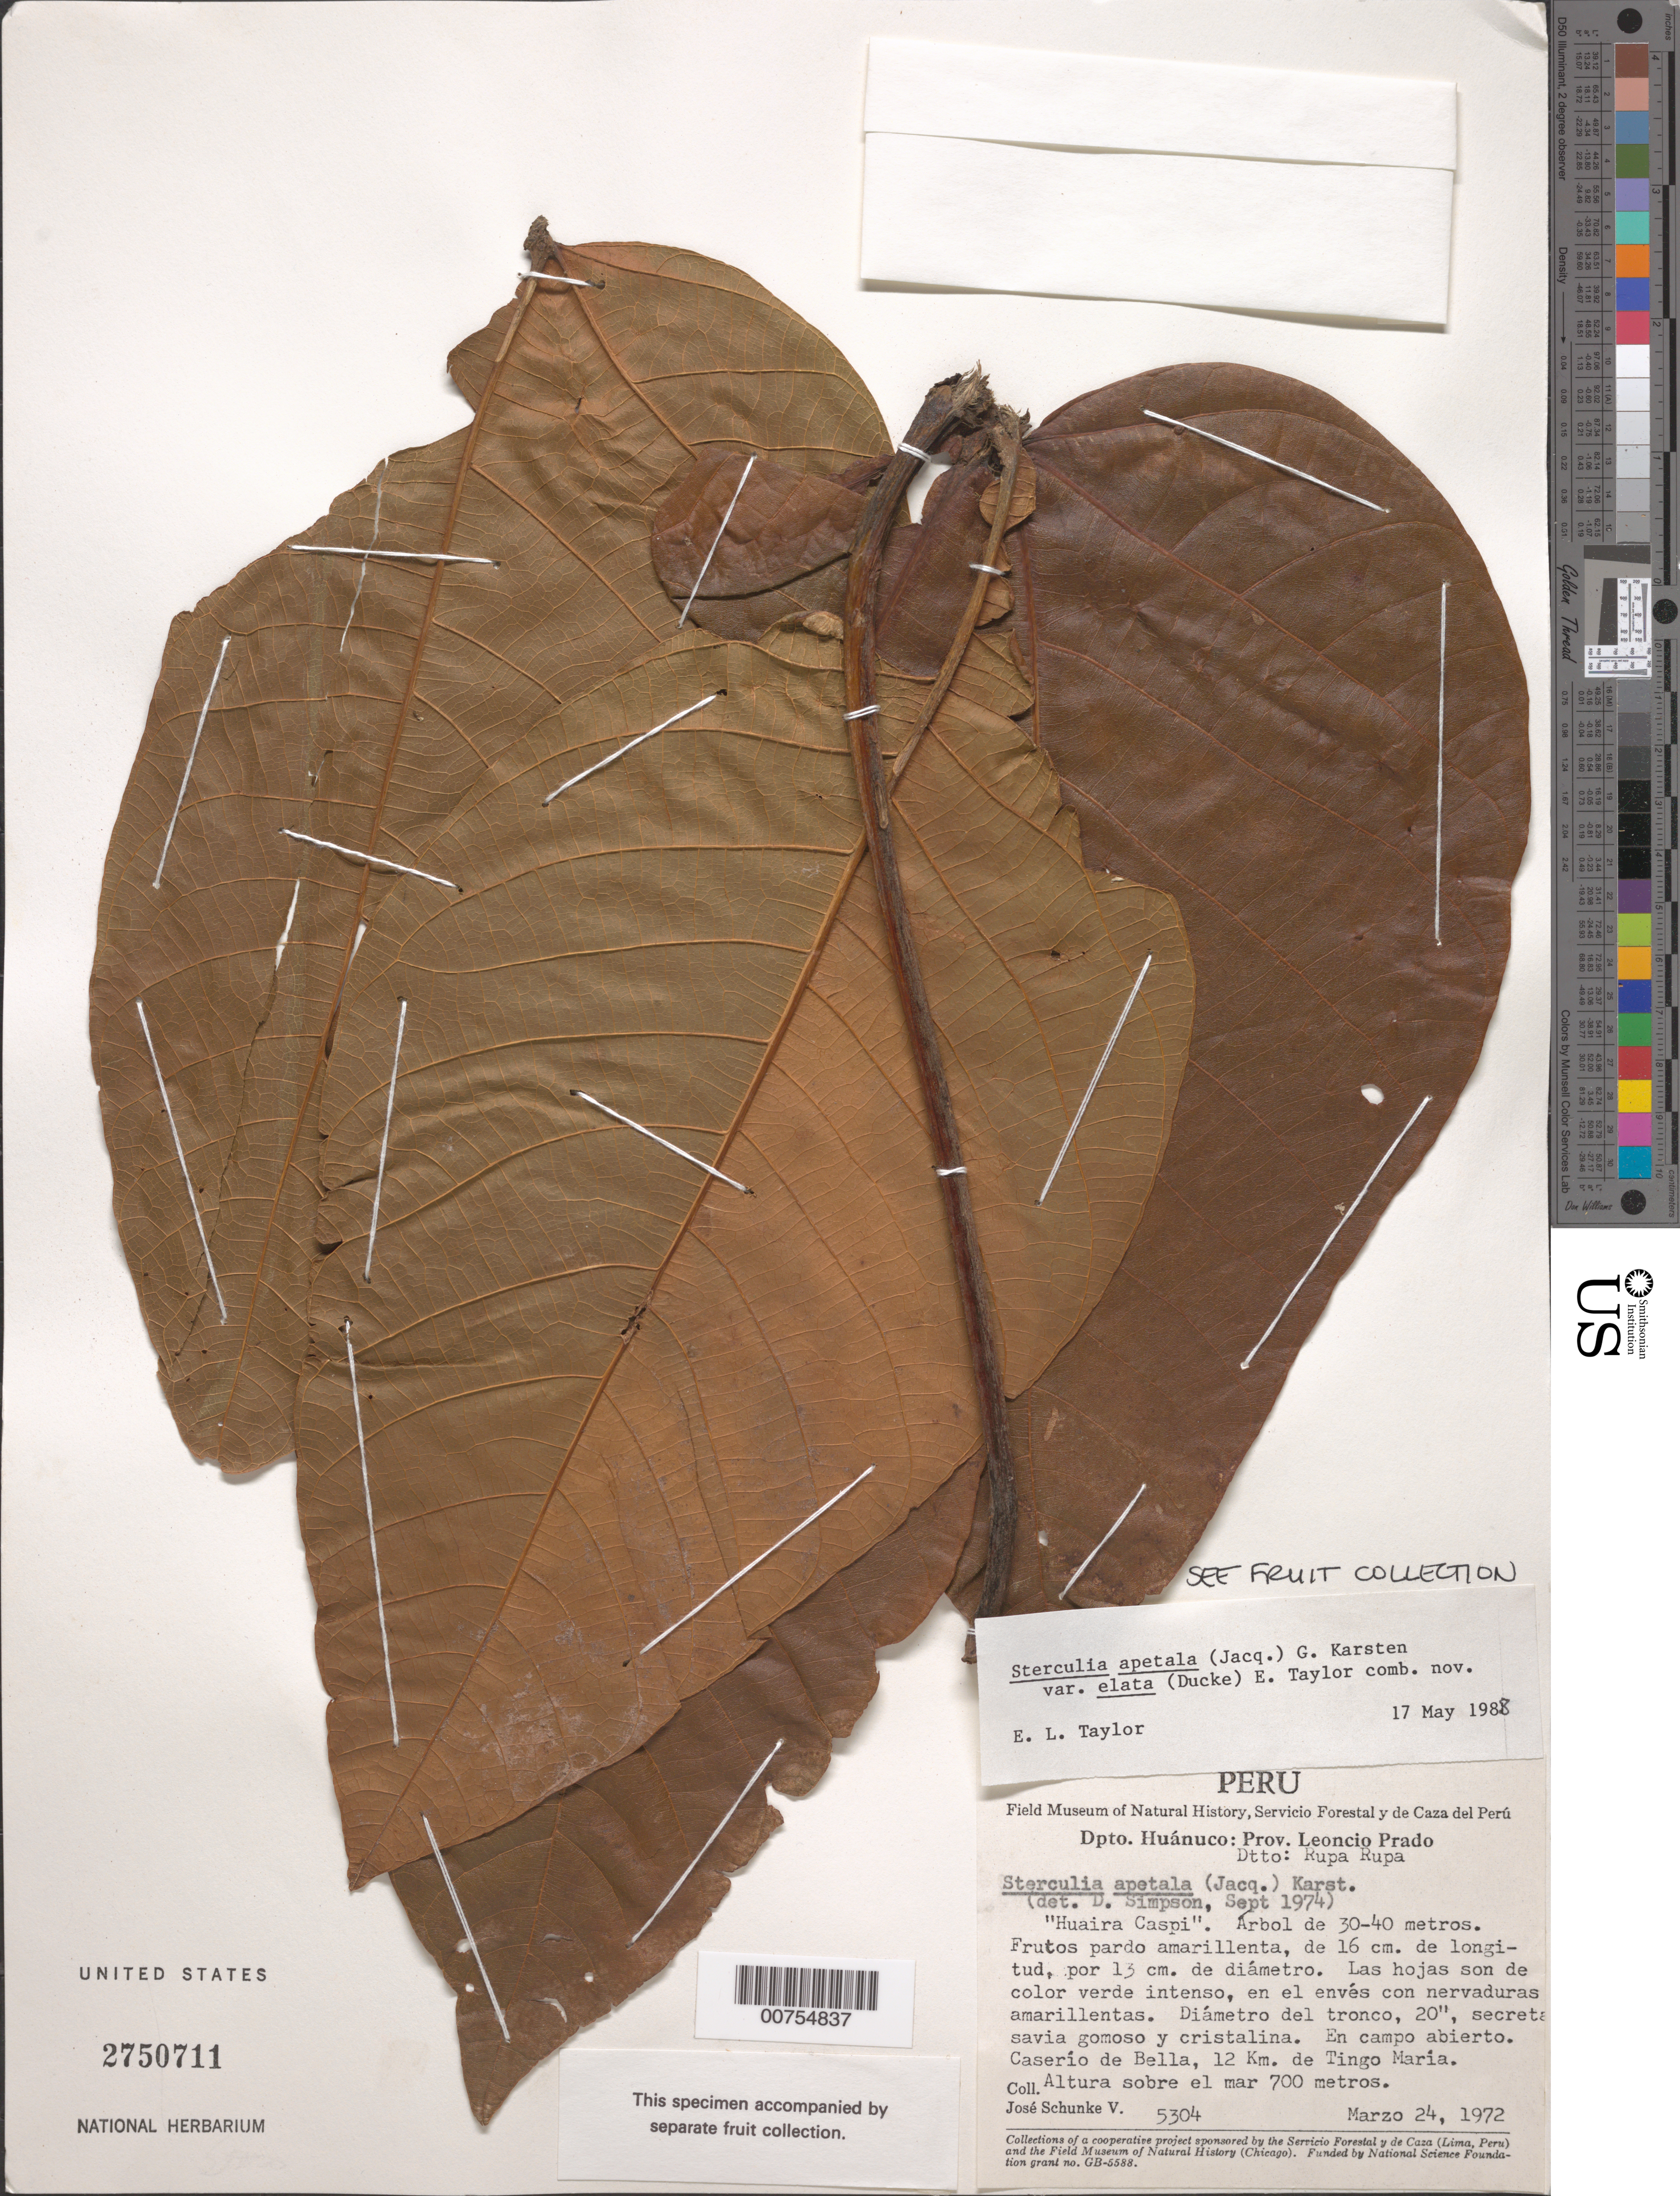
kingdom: Plantae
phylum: Tracheophyta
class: Magnoliopsida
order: Malvales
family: Malvaceae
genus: Sterculia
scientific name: Sterculia apetala var. elata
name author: (Jacq.) H. Karst.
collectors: J. Schunke Vigo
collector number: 5304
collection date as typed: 24 Mar 1972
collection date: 1972-03-24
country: Peru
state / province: Huánuco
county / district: Leoncio Prado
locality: Dtto Rupa Rupa. En campo abierto. Caserío de Bella, 12 km de Tingo Maria.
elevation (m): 700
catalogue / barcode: US 2750711